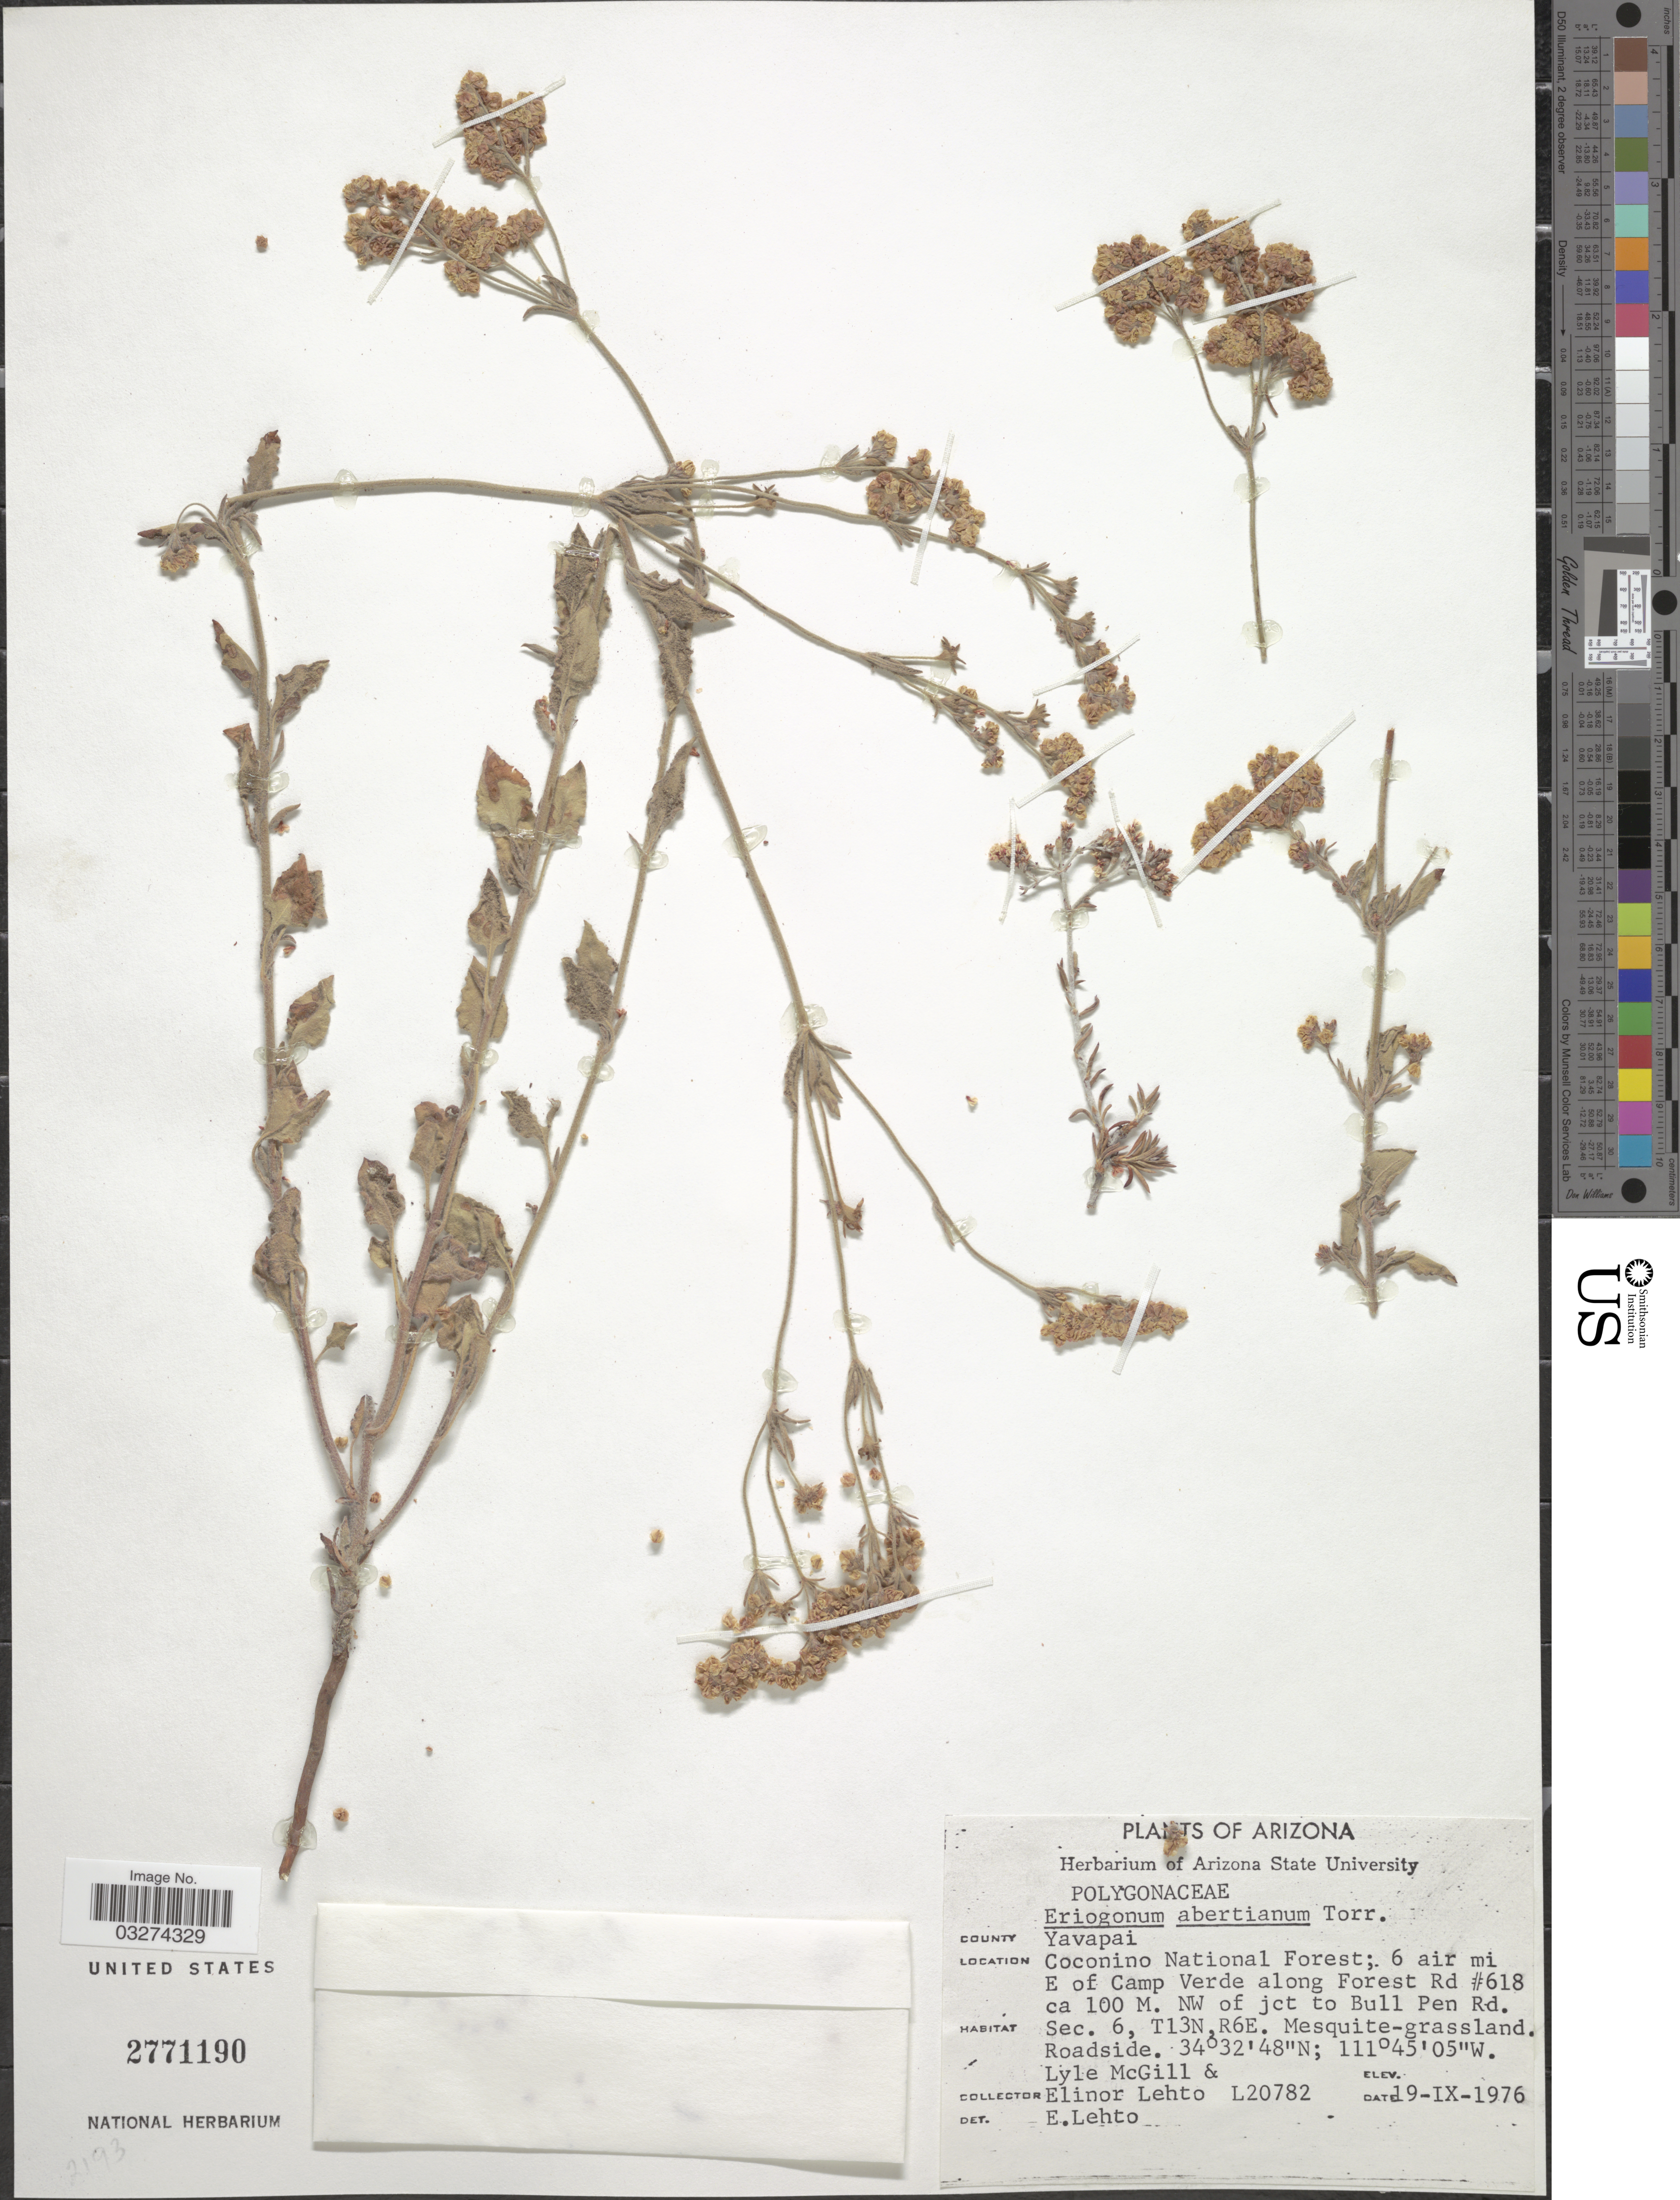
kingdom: Plantae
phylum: Tracheophyta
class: Magnoliopsida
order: Caryophyllales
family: Polygonaceae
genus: Eriogonum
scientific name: Eriogonum abertianum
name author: Torr.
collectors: L. McGill & E. Lehto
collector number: L20782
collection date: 1976-09-19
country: United States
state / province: Arizona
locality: County Yavapai, Coconino National Forest; 6 air mi E of Camp Verde along Forest Rd #618 ca 100 M. NW of jct to Bull Pen Rd., Sec. 6, T13N, R6E.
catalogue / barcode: US 2771190